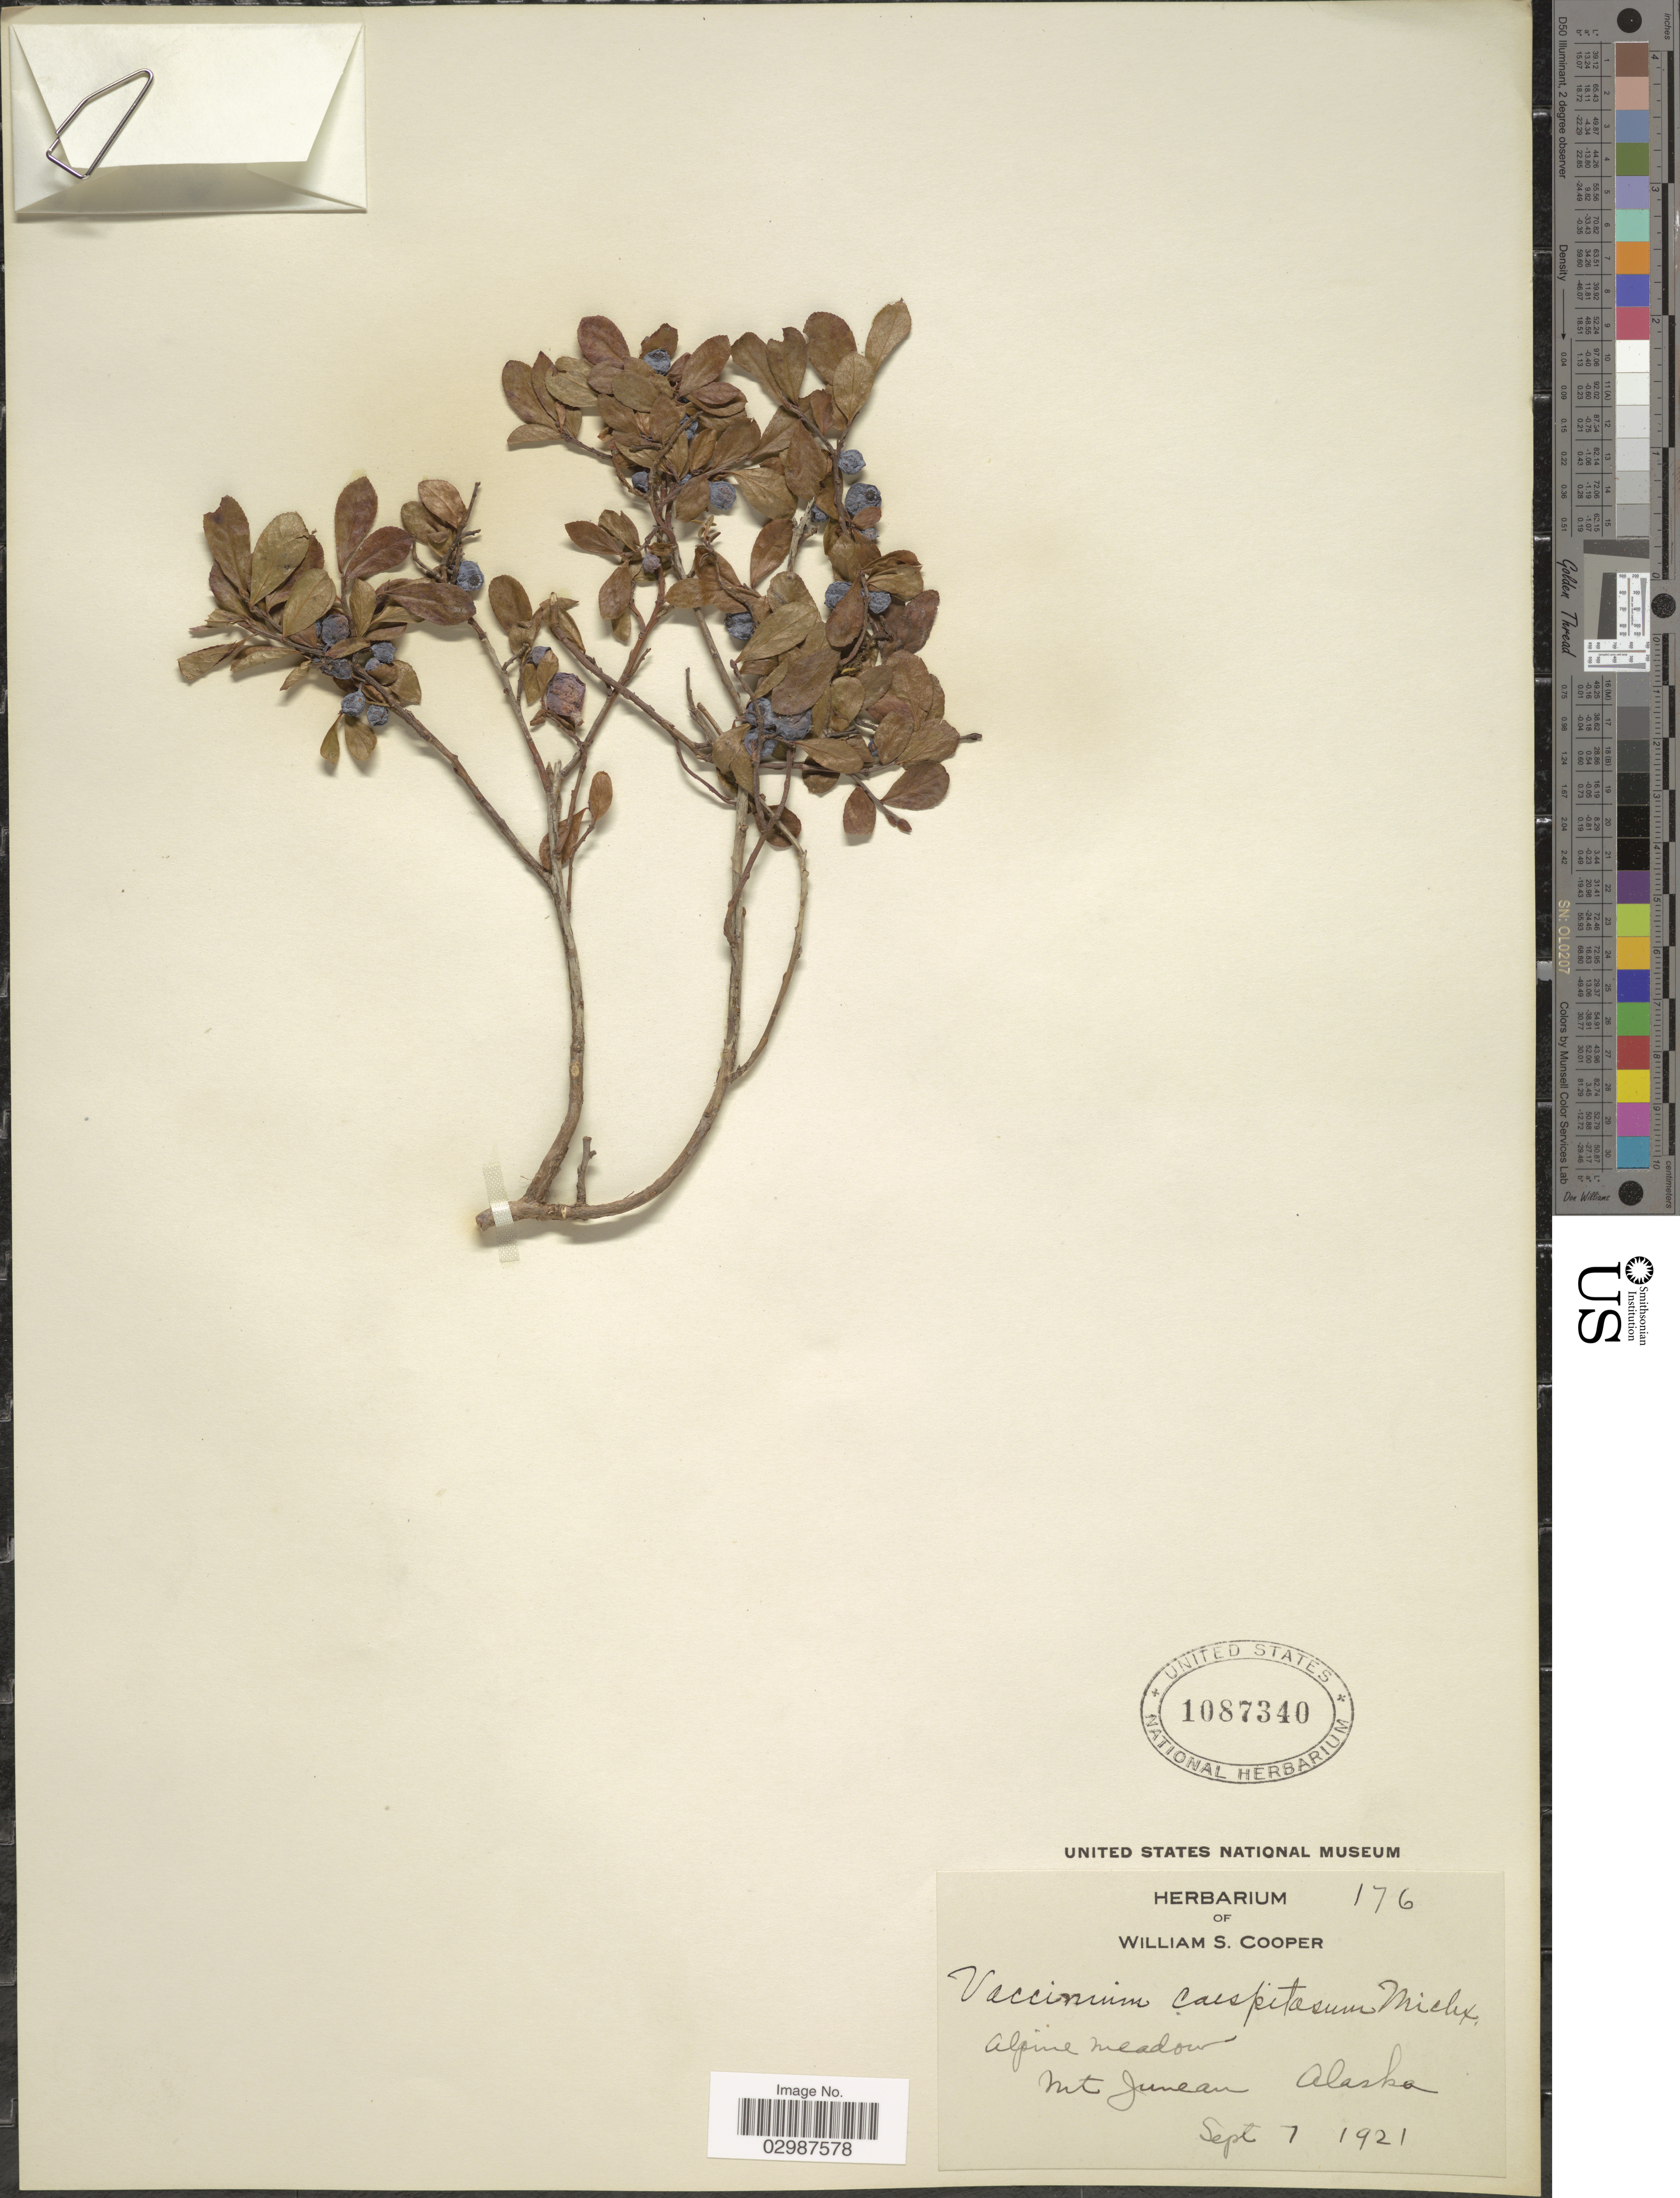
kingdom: Plantae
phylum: Tracheophyta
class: Magnoliopsida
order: Ericales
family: Ericaceae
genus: Vaccinium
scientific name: Vaccinium caespitosum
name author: Michx.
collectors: W. Cooper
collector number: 176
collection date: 1921-09-07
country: United States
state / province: Alaska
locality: Mt. Juneau.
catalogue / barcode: US 1087340